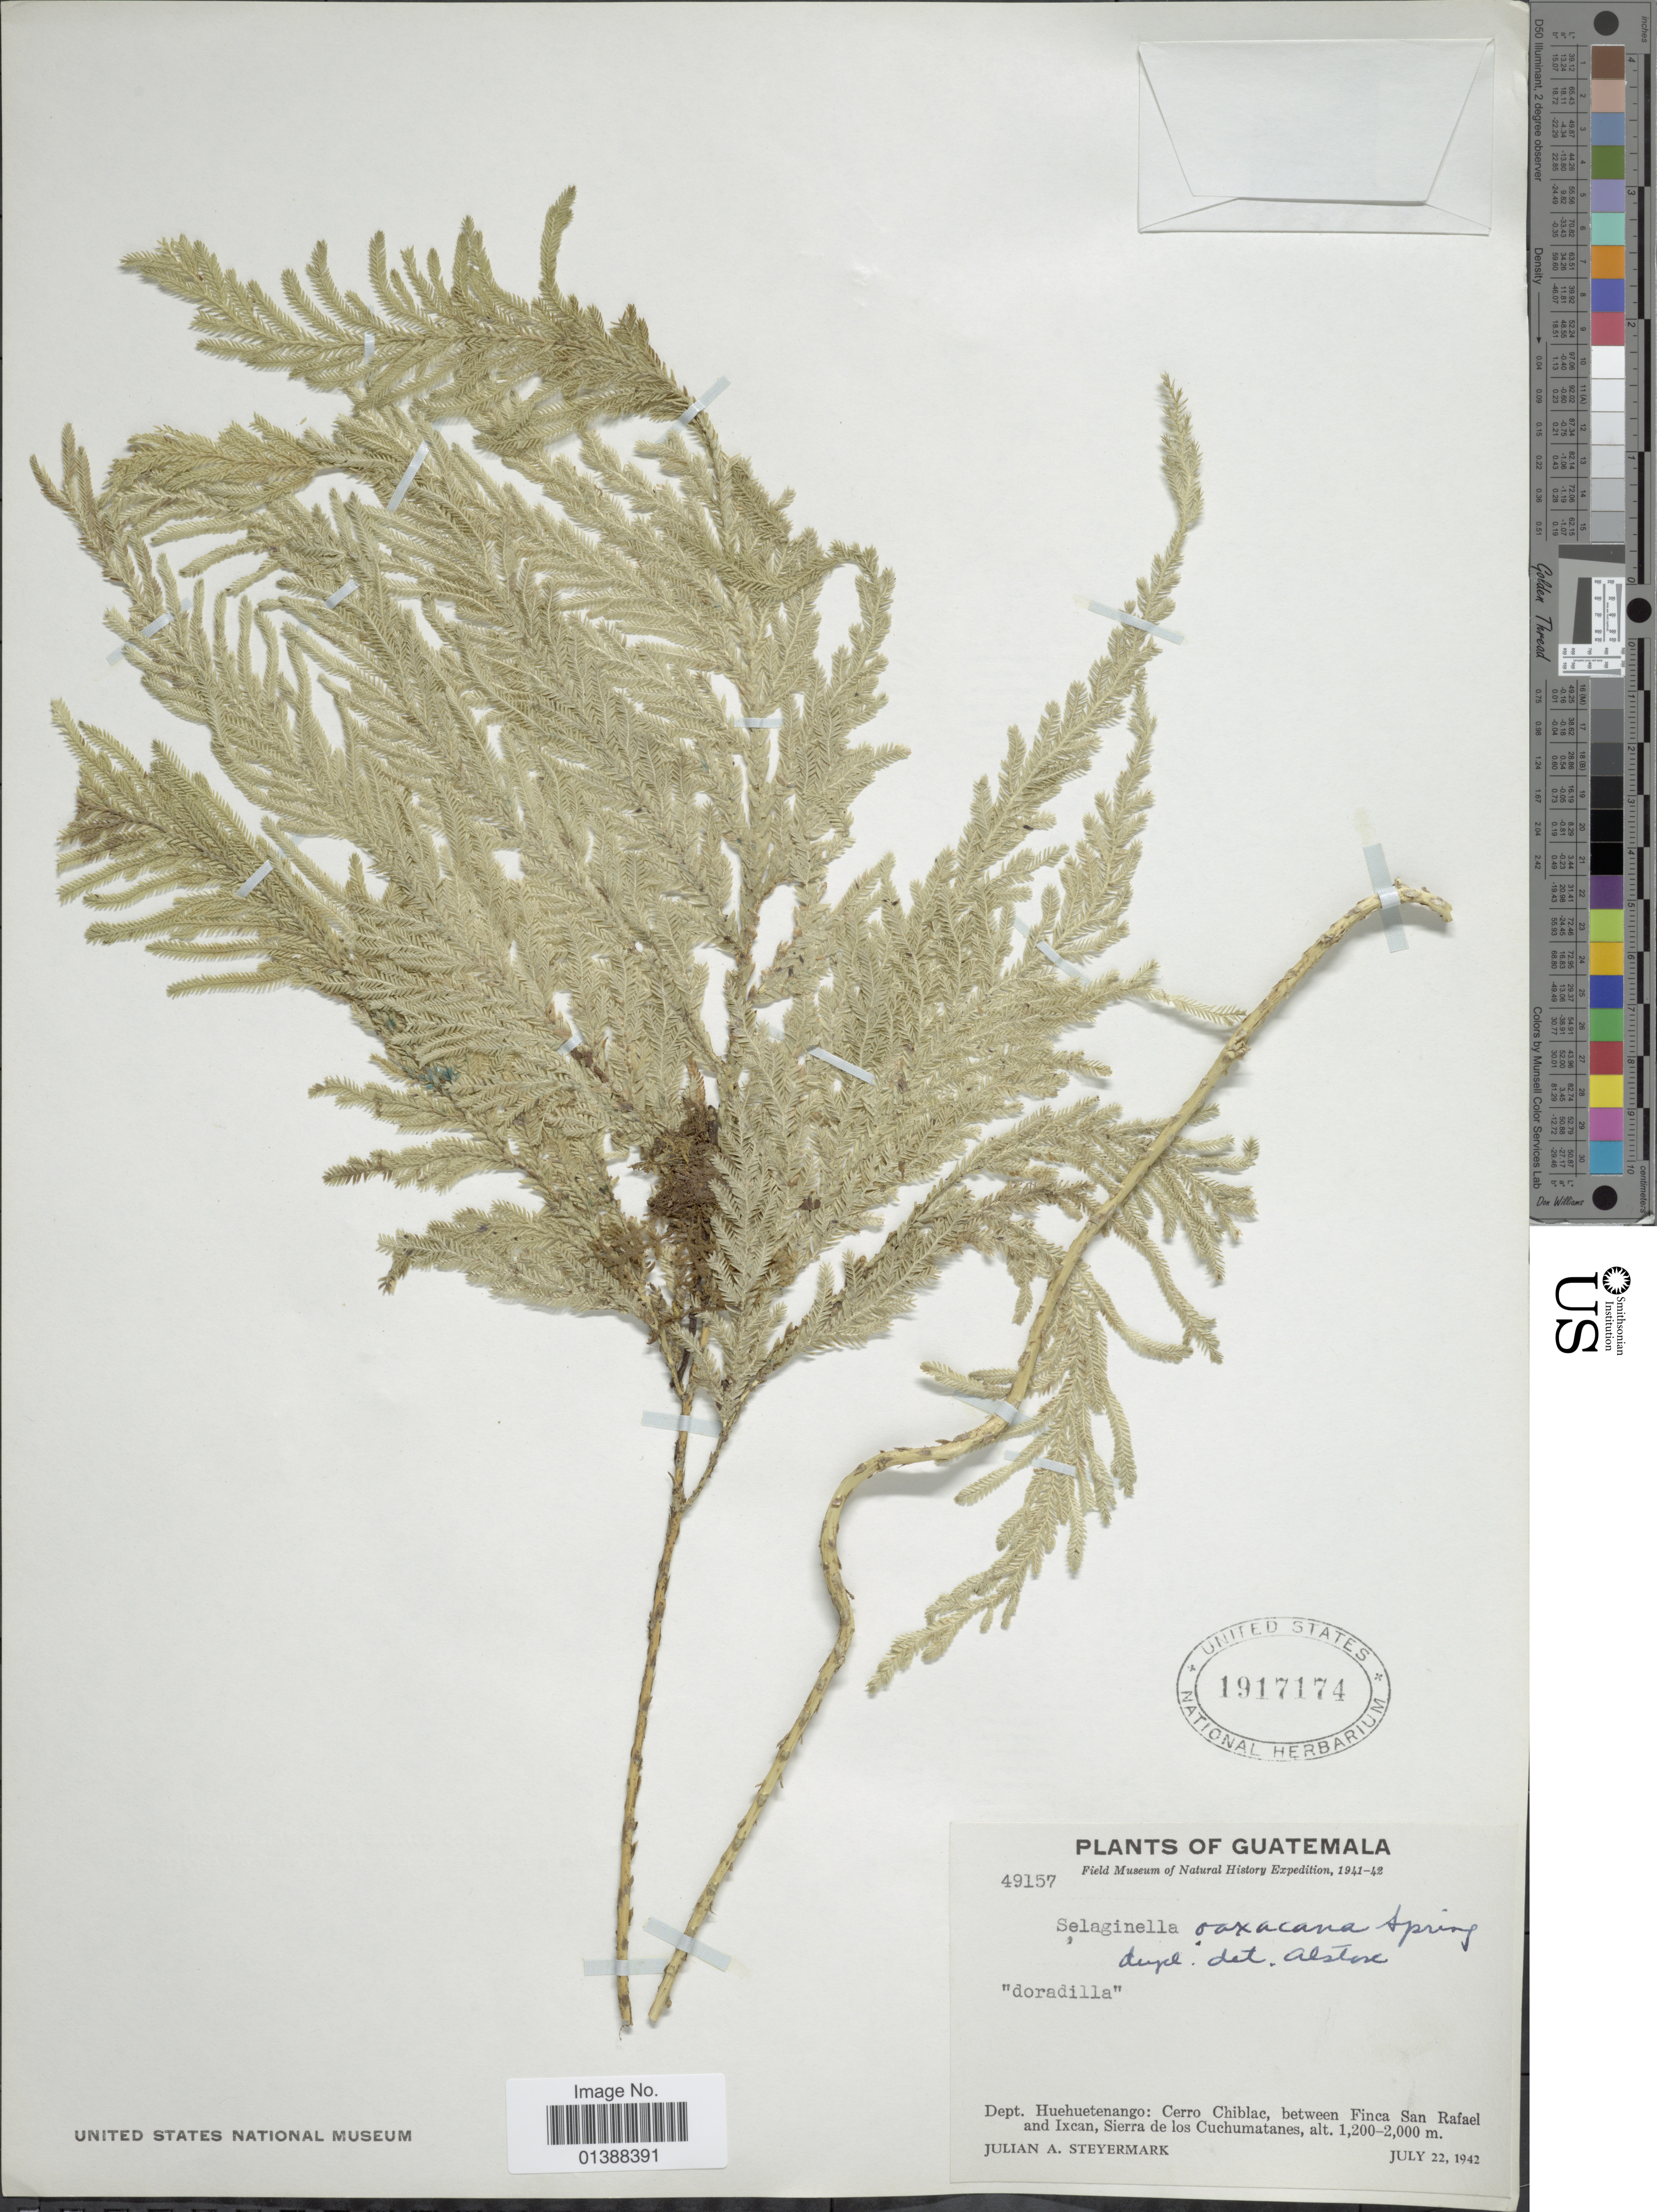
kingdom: Plantae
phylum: Tracheophyta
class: Lycopodiopsida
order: Selaginellales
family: Selaginellaceae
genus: Selaginella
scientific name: Selaginella oaxacana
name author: Spring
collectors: J. Steyermark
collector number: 49157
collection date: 1942-07-22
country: Guatemala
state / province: Huehuetenango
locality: Cerro Chiblac, between Finca San Rafael and Ixcan, Sierra de los Cuchumatanes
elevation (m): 1200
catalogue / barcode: US 1917174